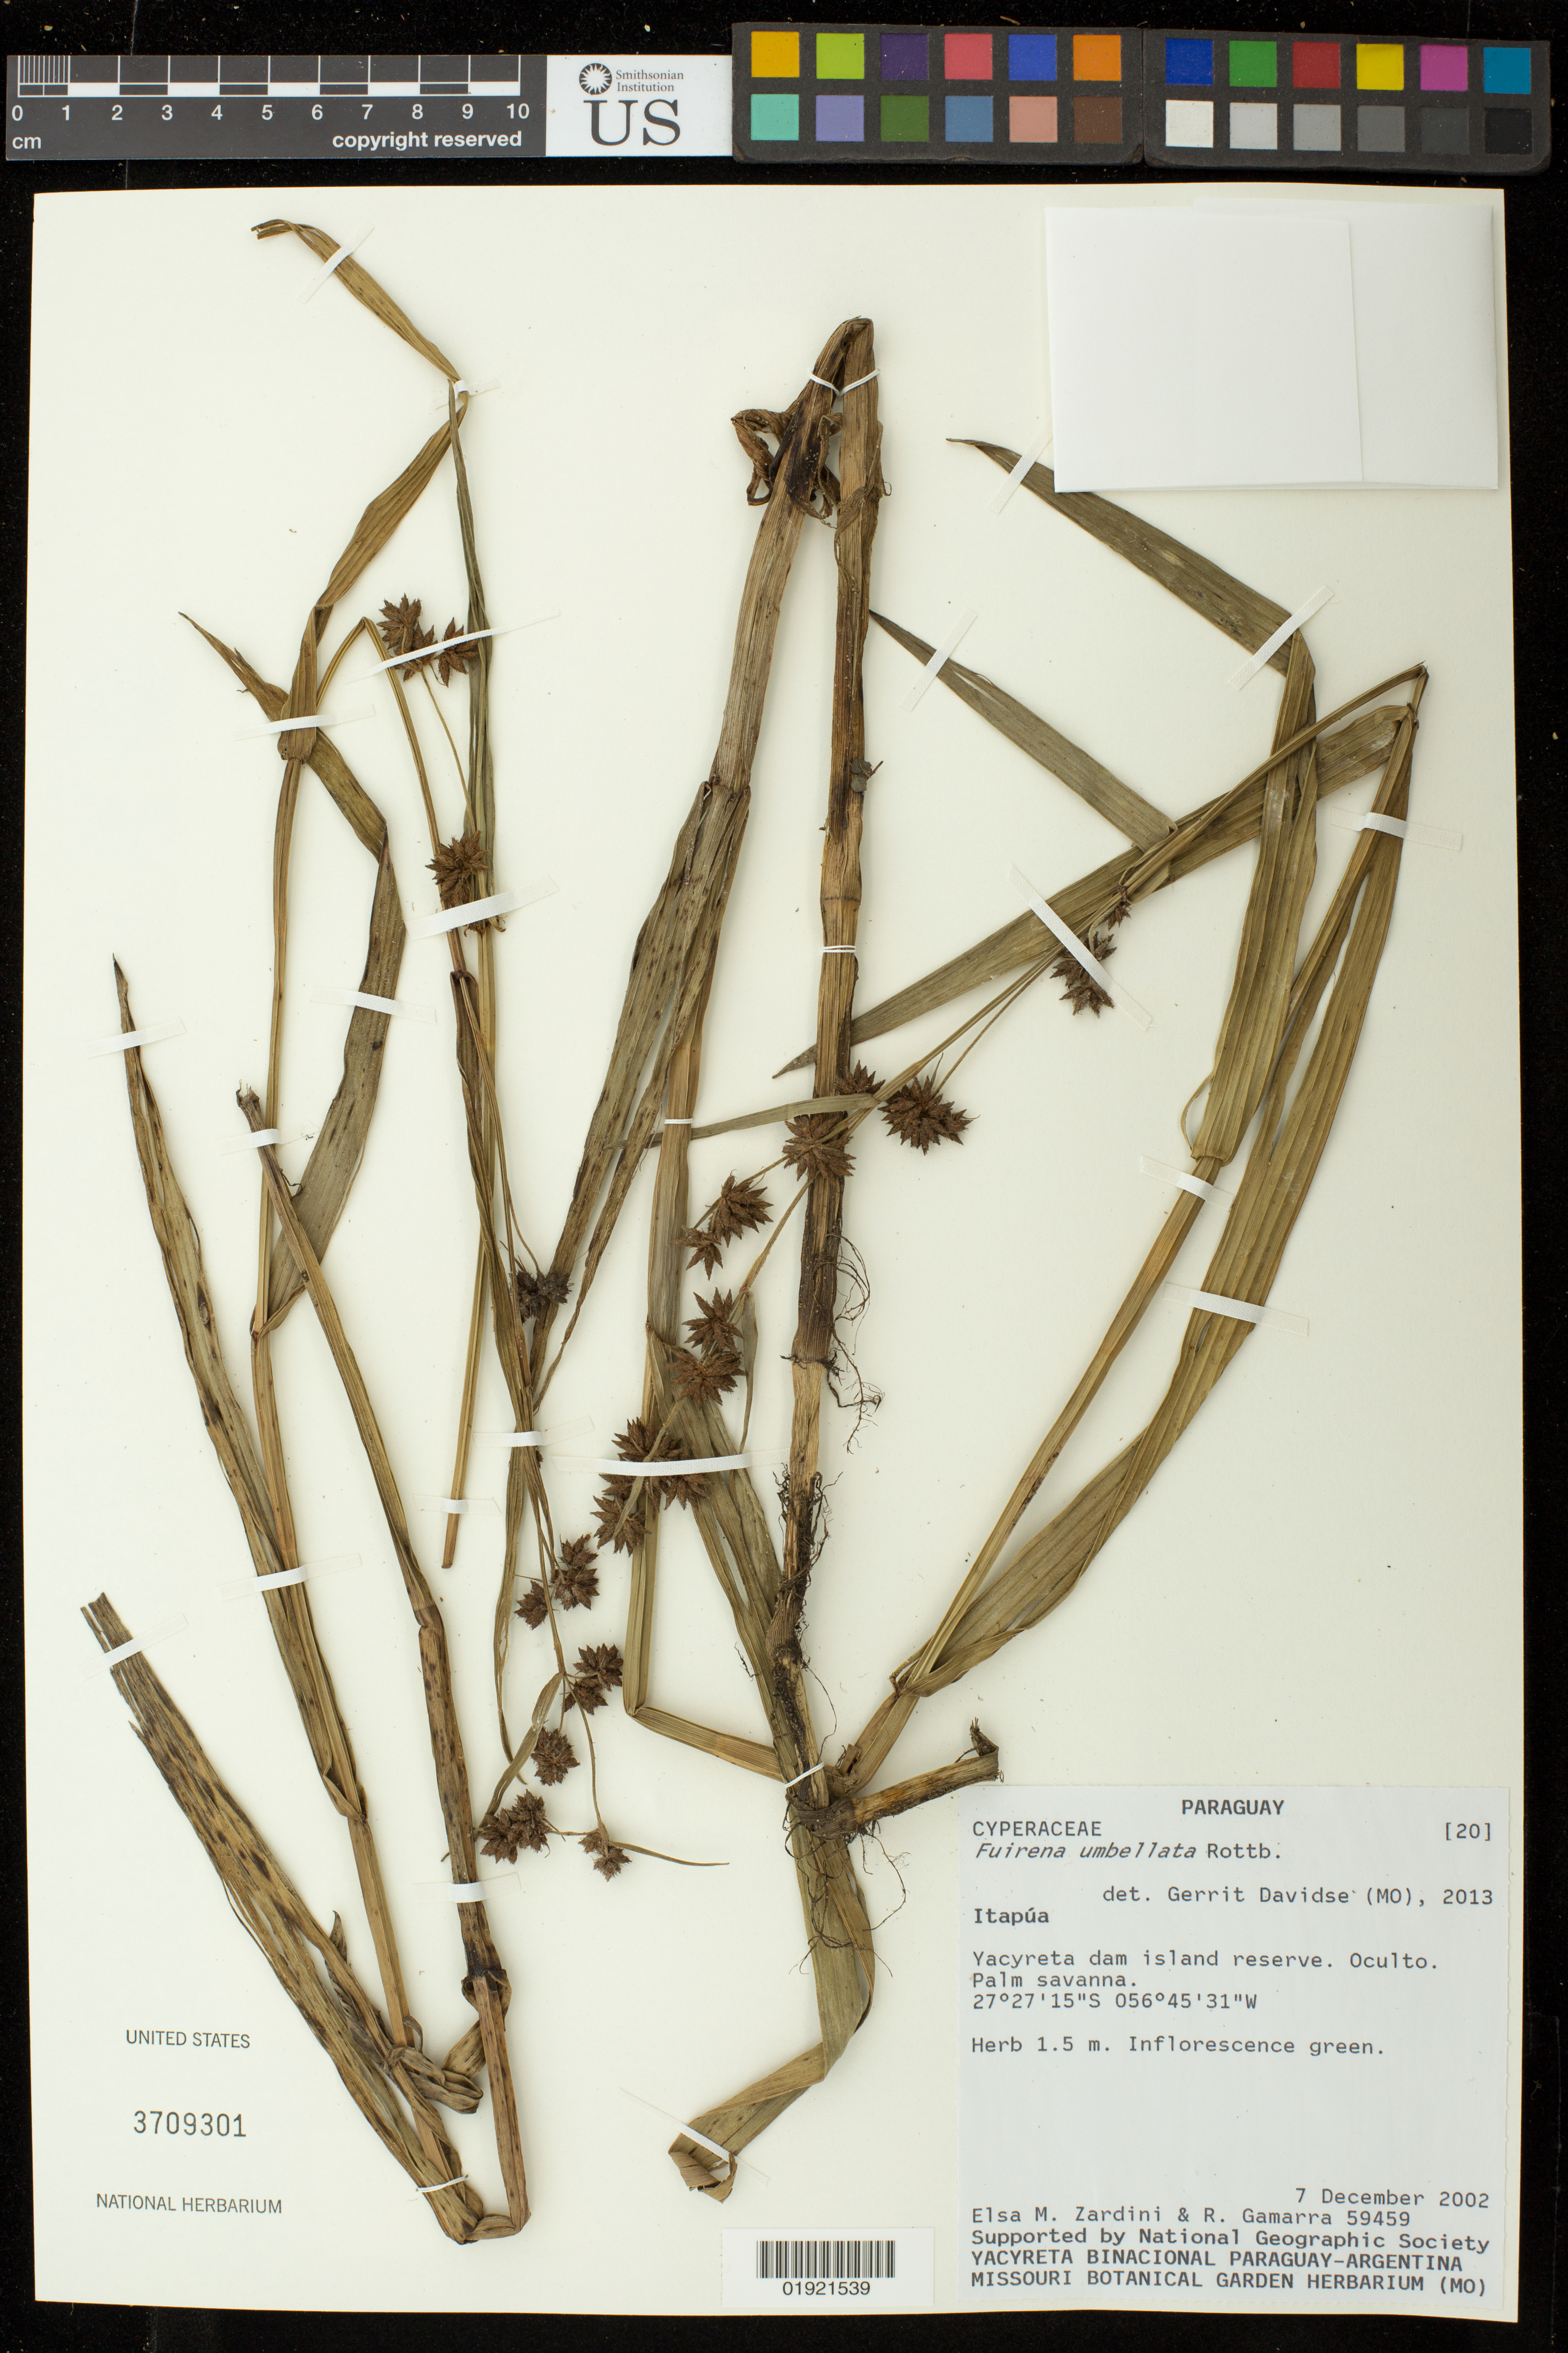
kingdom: Plantae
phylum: Tracheophyta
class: Liliopsida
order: Poales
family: Cyperaceae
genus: Fuirena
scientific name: Fuirena umbellata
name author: Rottb.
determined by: Davidse, Gerrit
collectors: E. Zardini & R. Gamarra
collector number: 59459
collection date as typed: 7 December 2002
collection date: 2002-12-07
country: Paraguay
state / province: Itapúa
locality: Yacyreta dam island reserve.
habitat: Oculto. Palm savanna.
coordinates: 27 27 15 S, 056 45 31 W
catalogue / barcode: US 3709301